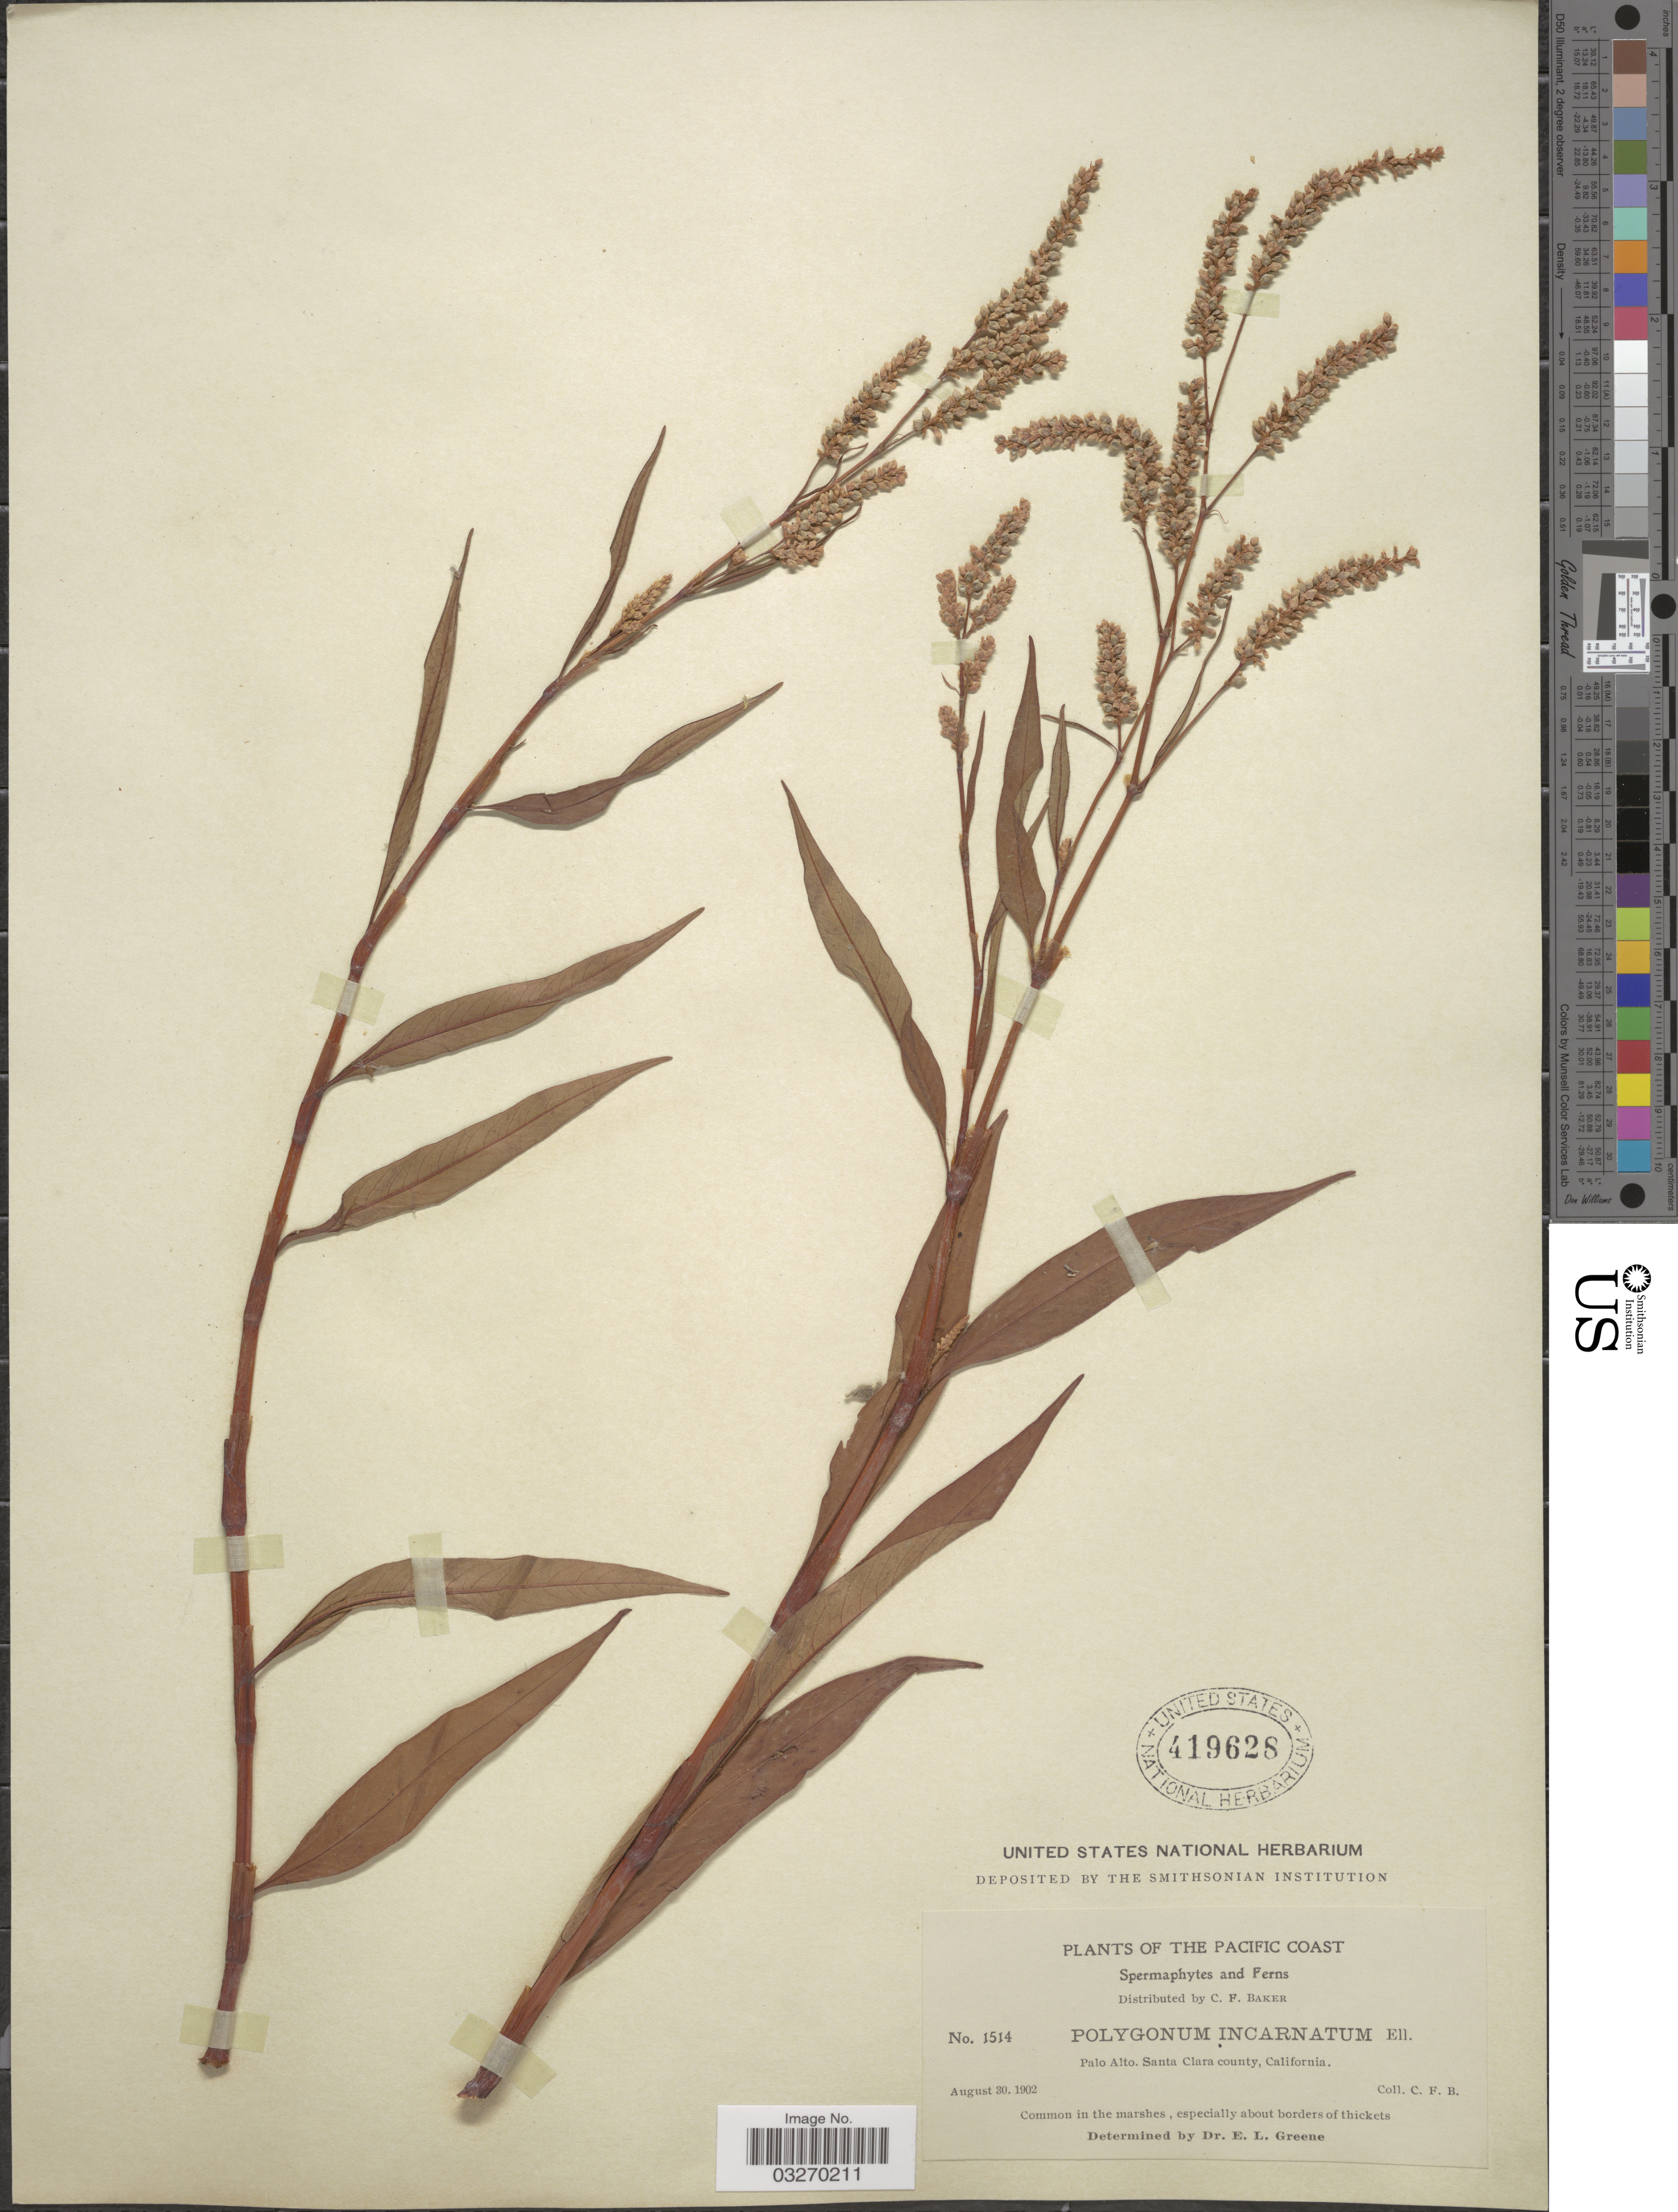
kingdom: Plantae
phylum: Tracheophyta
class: Magnoliopsida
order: Caryophyllales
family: Polygonaceae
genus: Persicaria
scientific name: Persicaria lapathifolia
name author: (L.) Delarbre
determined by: Atha, D. E.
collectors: C. F. Baker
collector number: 1514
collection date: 1902-08-30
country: United States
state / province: California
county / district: Santa Clara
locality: The Pacific Coast. Palo Alto. Santa Clara county.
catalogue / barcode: US 419628